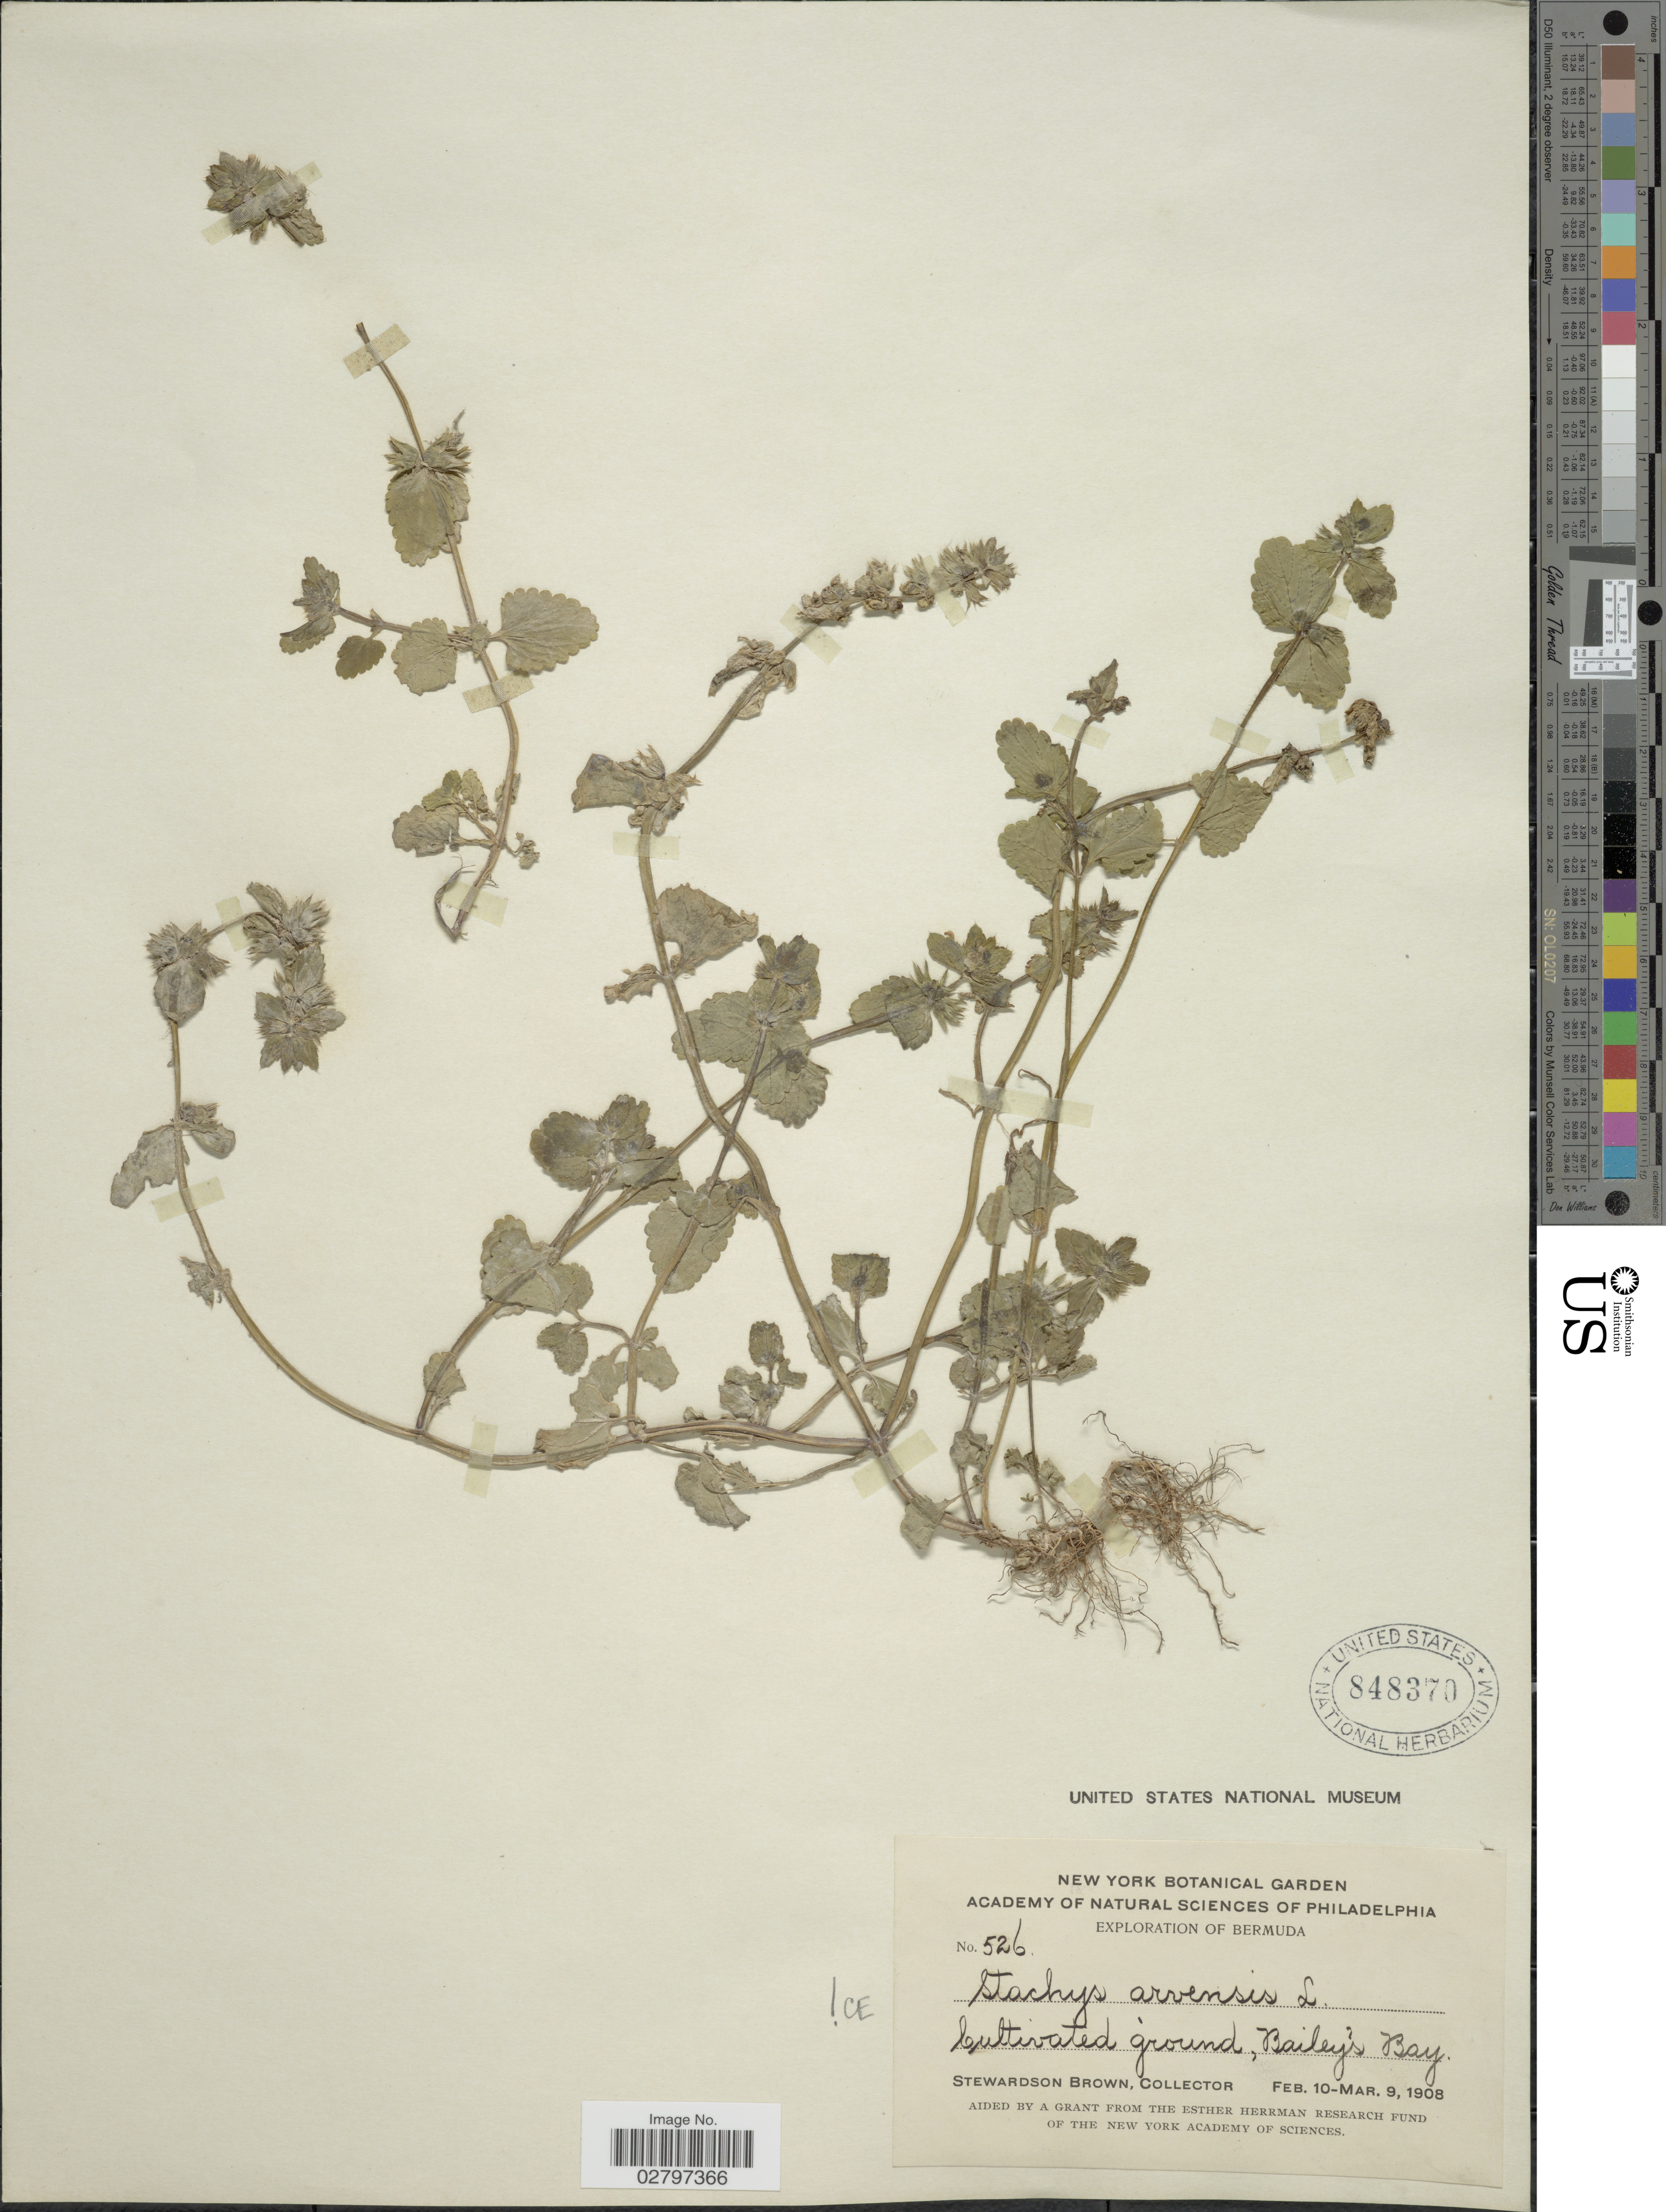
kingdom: Plantae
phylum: Tracheophyta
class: Magnoliopsida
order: Lamiales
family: Lamiaceae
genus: Stachys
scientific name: Stachys arvensis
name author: (L.) L.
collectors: S. Brown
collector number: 526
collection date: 1908-02-10/1908-03-09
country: Bermuda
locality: Bailey's Bay.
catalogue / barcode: US 848370